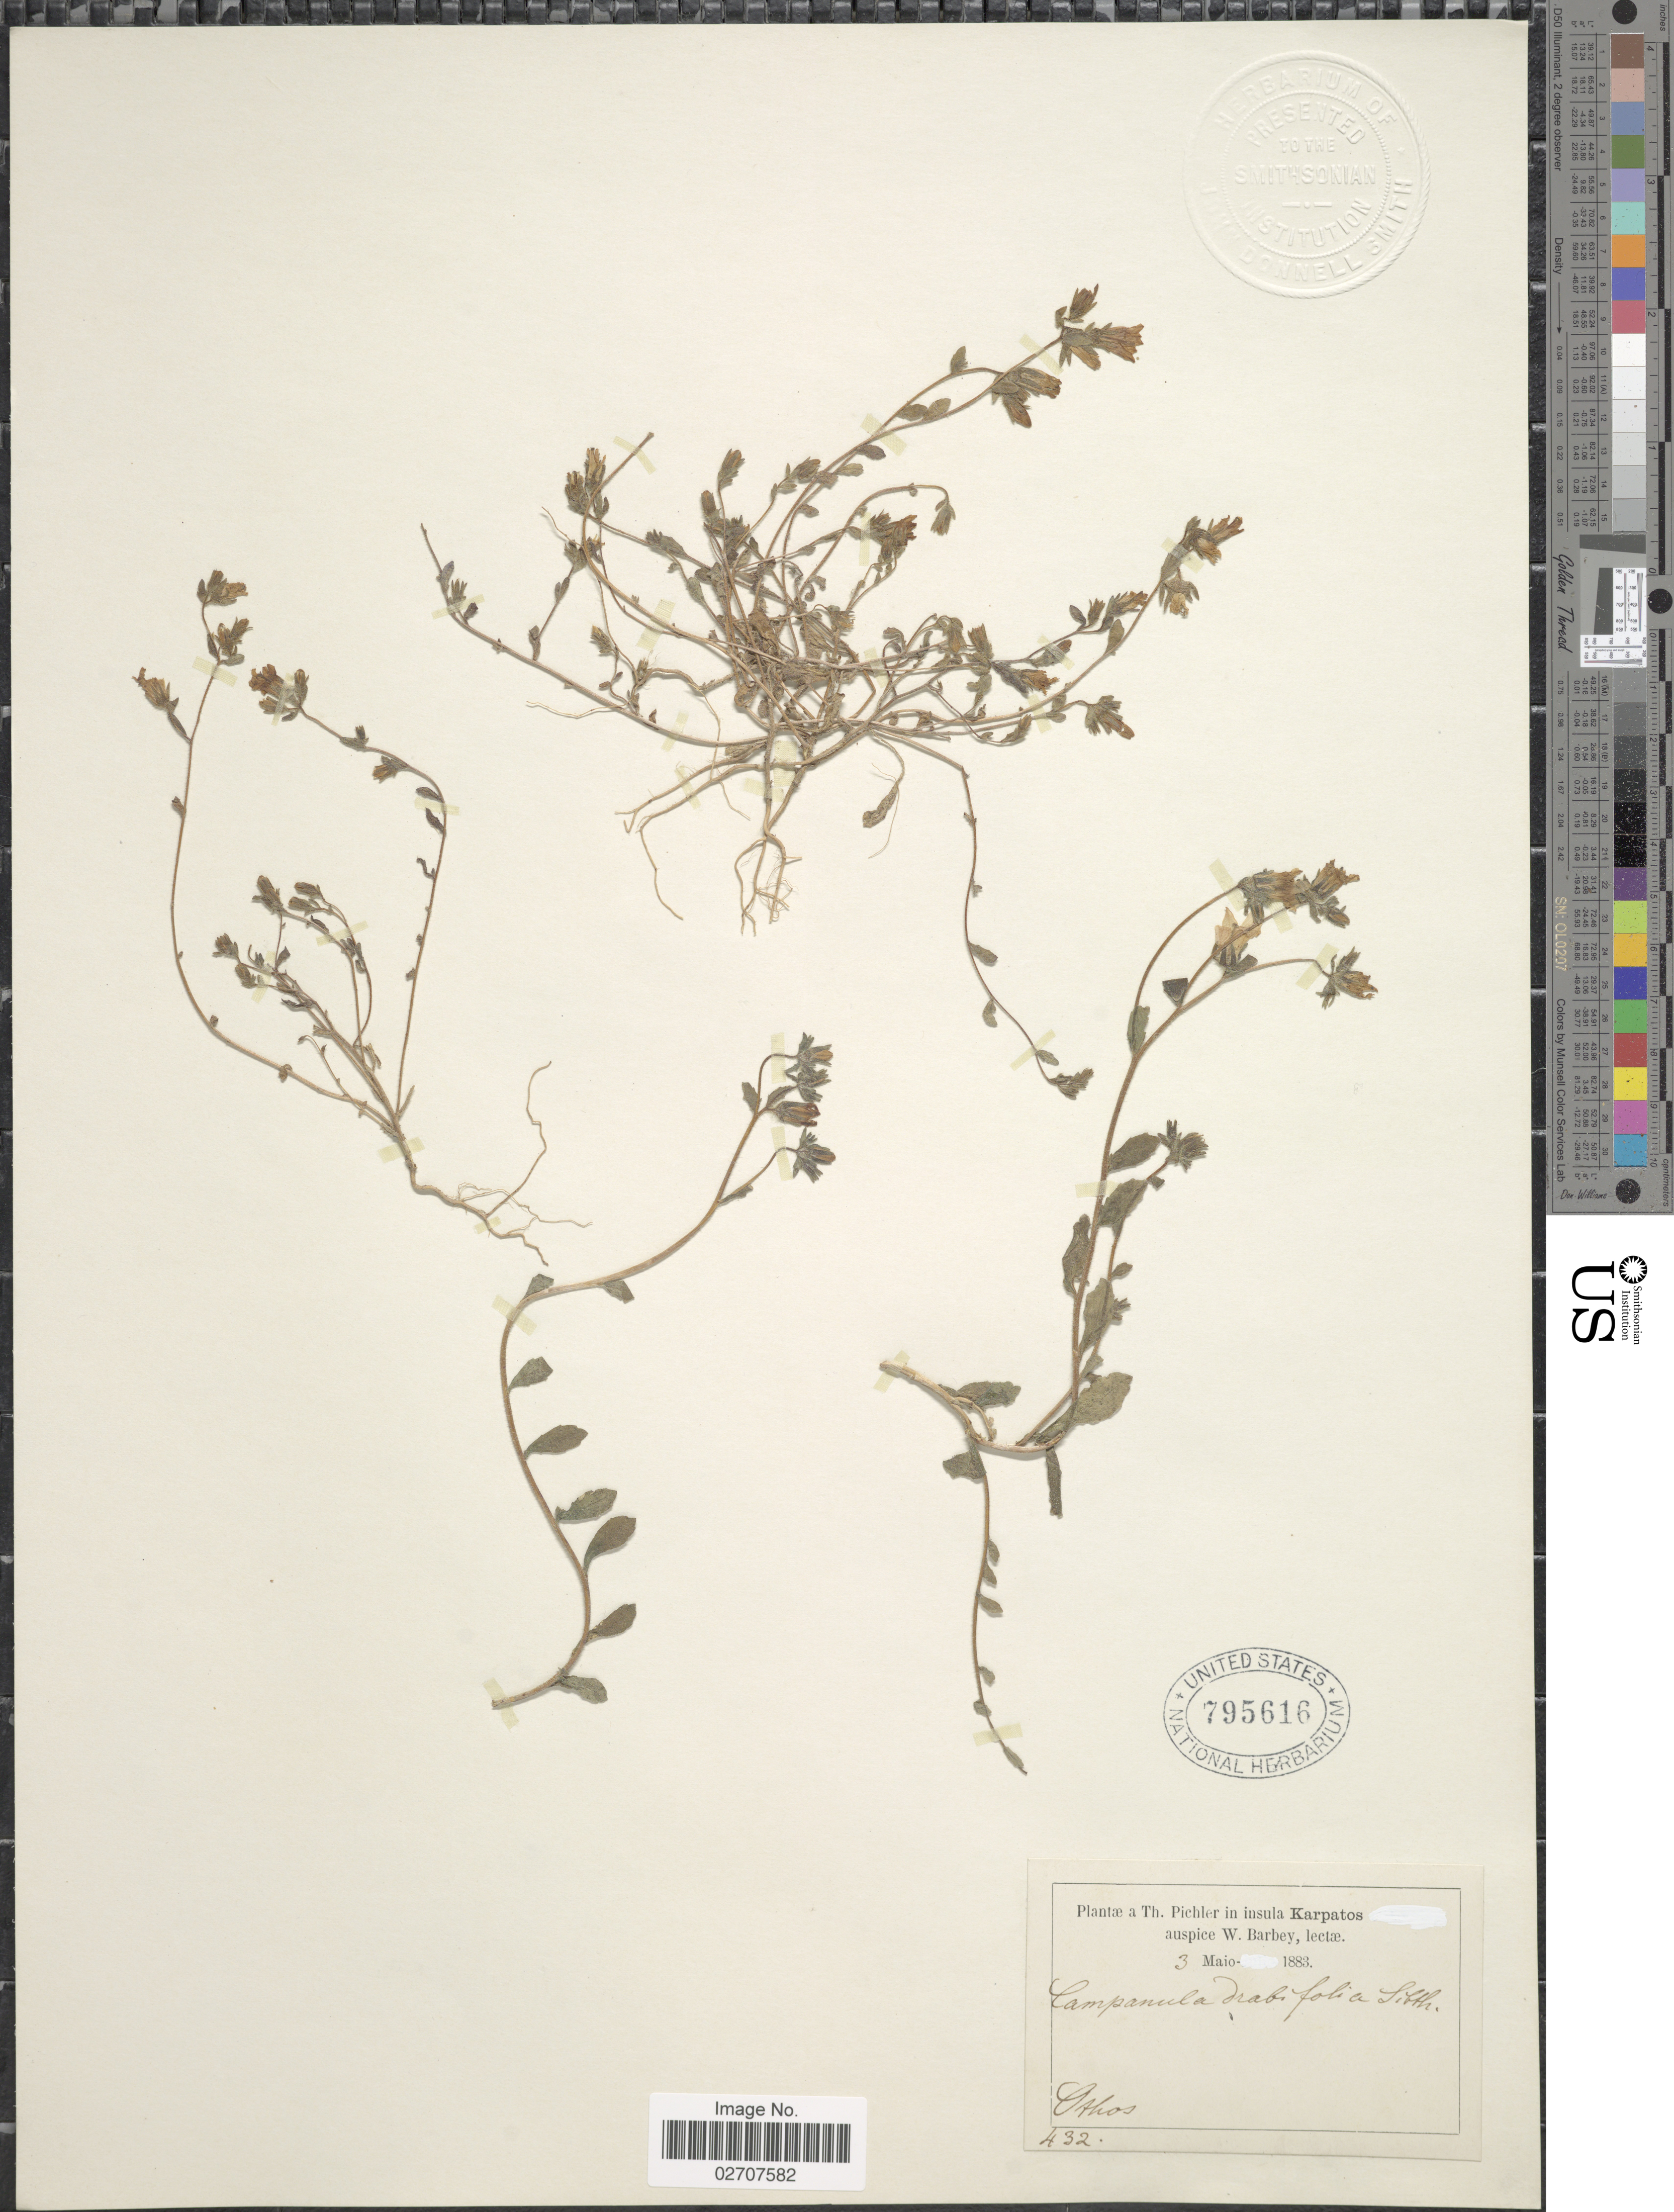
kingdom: Plantae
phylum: Tracheophyta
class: Magnoliopsida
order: Asterales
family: Campanulaceae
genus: Campanula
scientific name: Campanula drabifolia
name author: Sm.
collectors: T. Pichler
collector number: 432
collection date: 1883-05-03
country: Greece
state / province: South Aegean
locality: Insula Karpatos. Othos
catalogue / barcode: US 795616